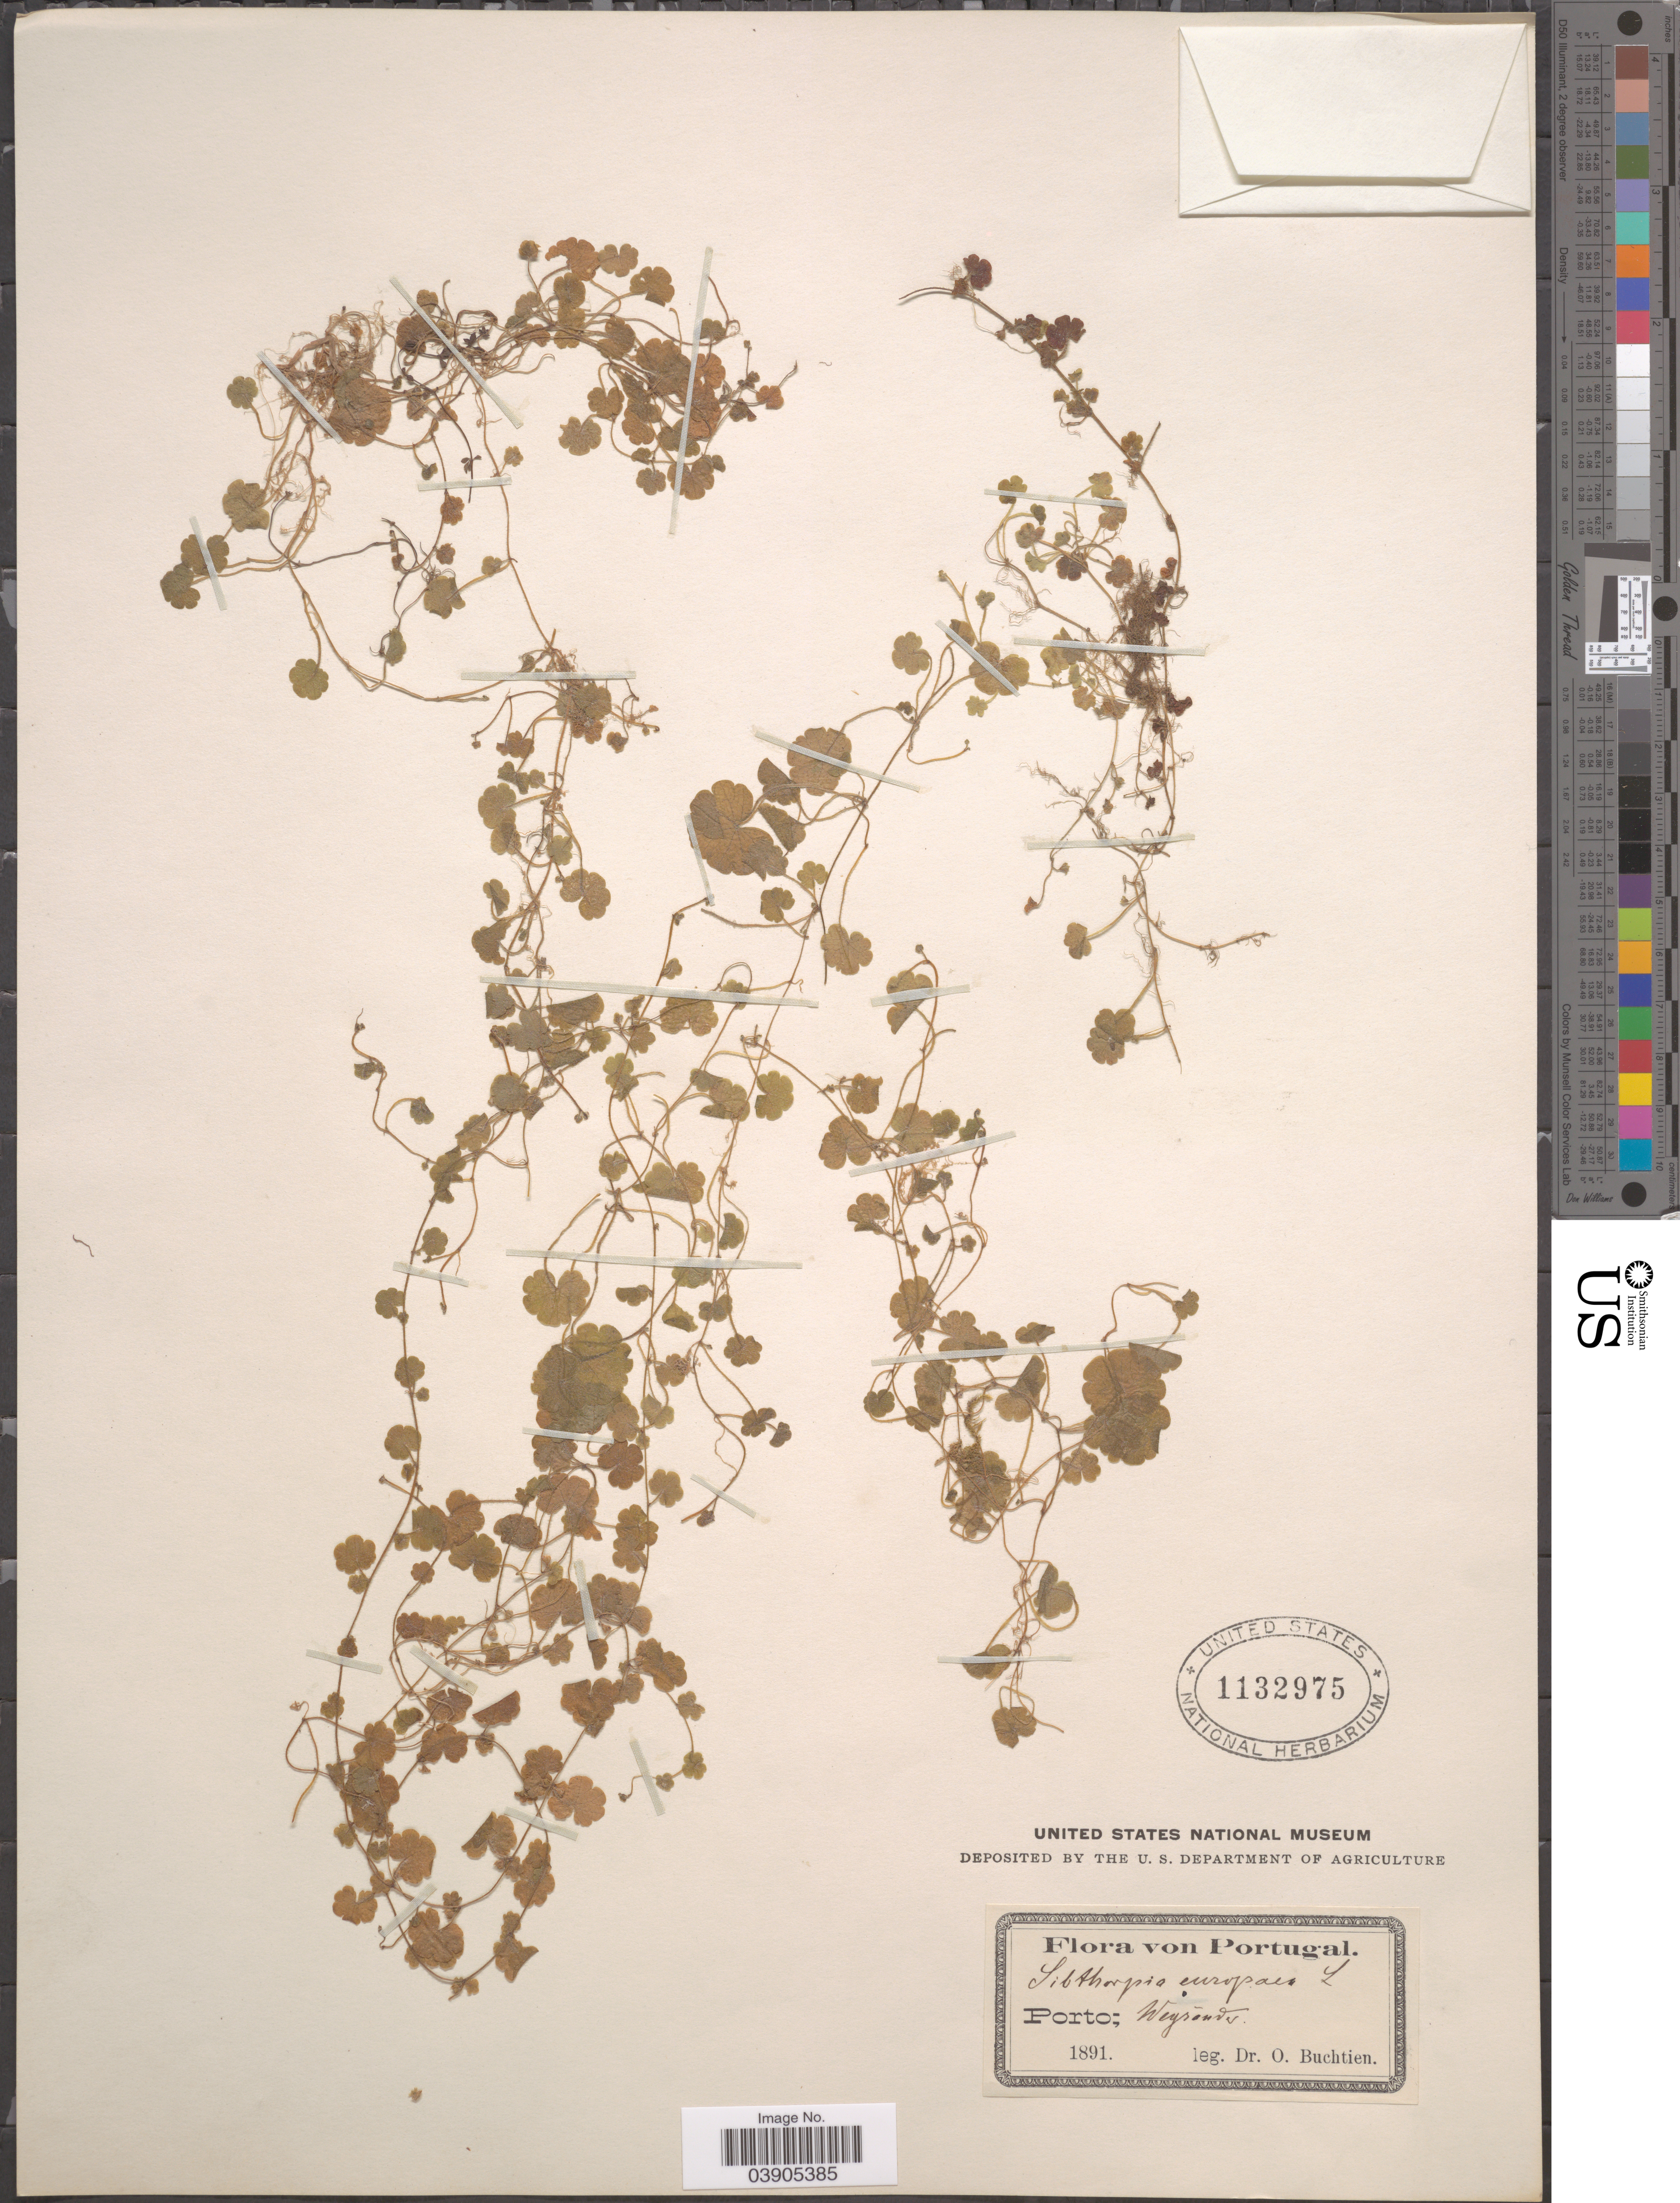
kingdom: Plantae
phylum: Tracheophyta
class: Magnoliopsida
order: Lamiales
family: Plantaginaceae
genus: Sibthorpia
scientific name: Sibthorpia europaea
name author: L.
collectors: O. Buchtien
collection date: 1891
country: Portugal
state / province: Porto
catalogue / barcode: US 1132975